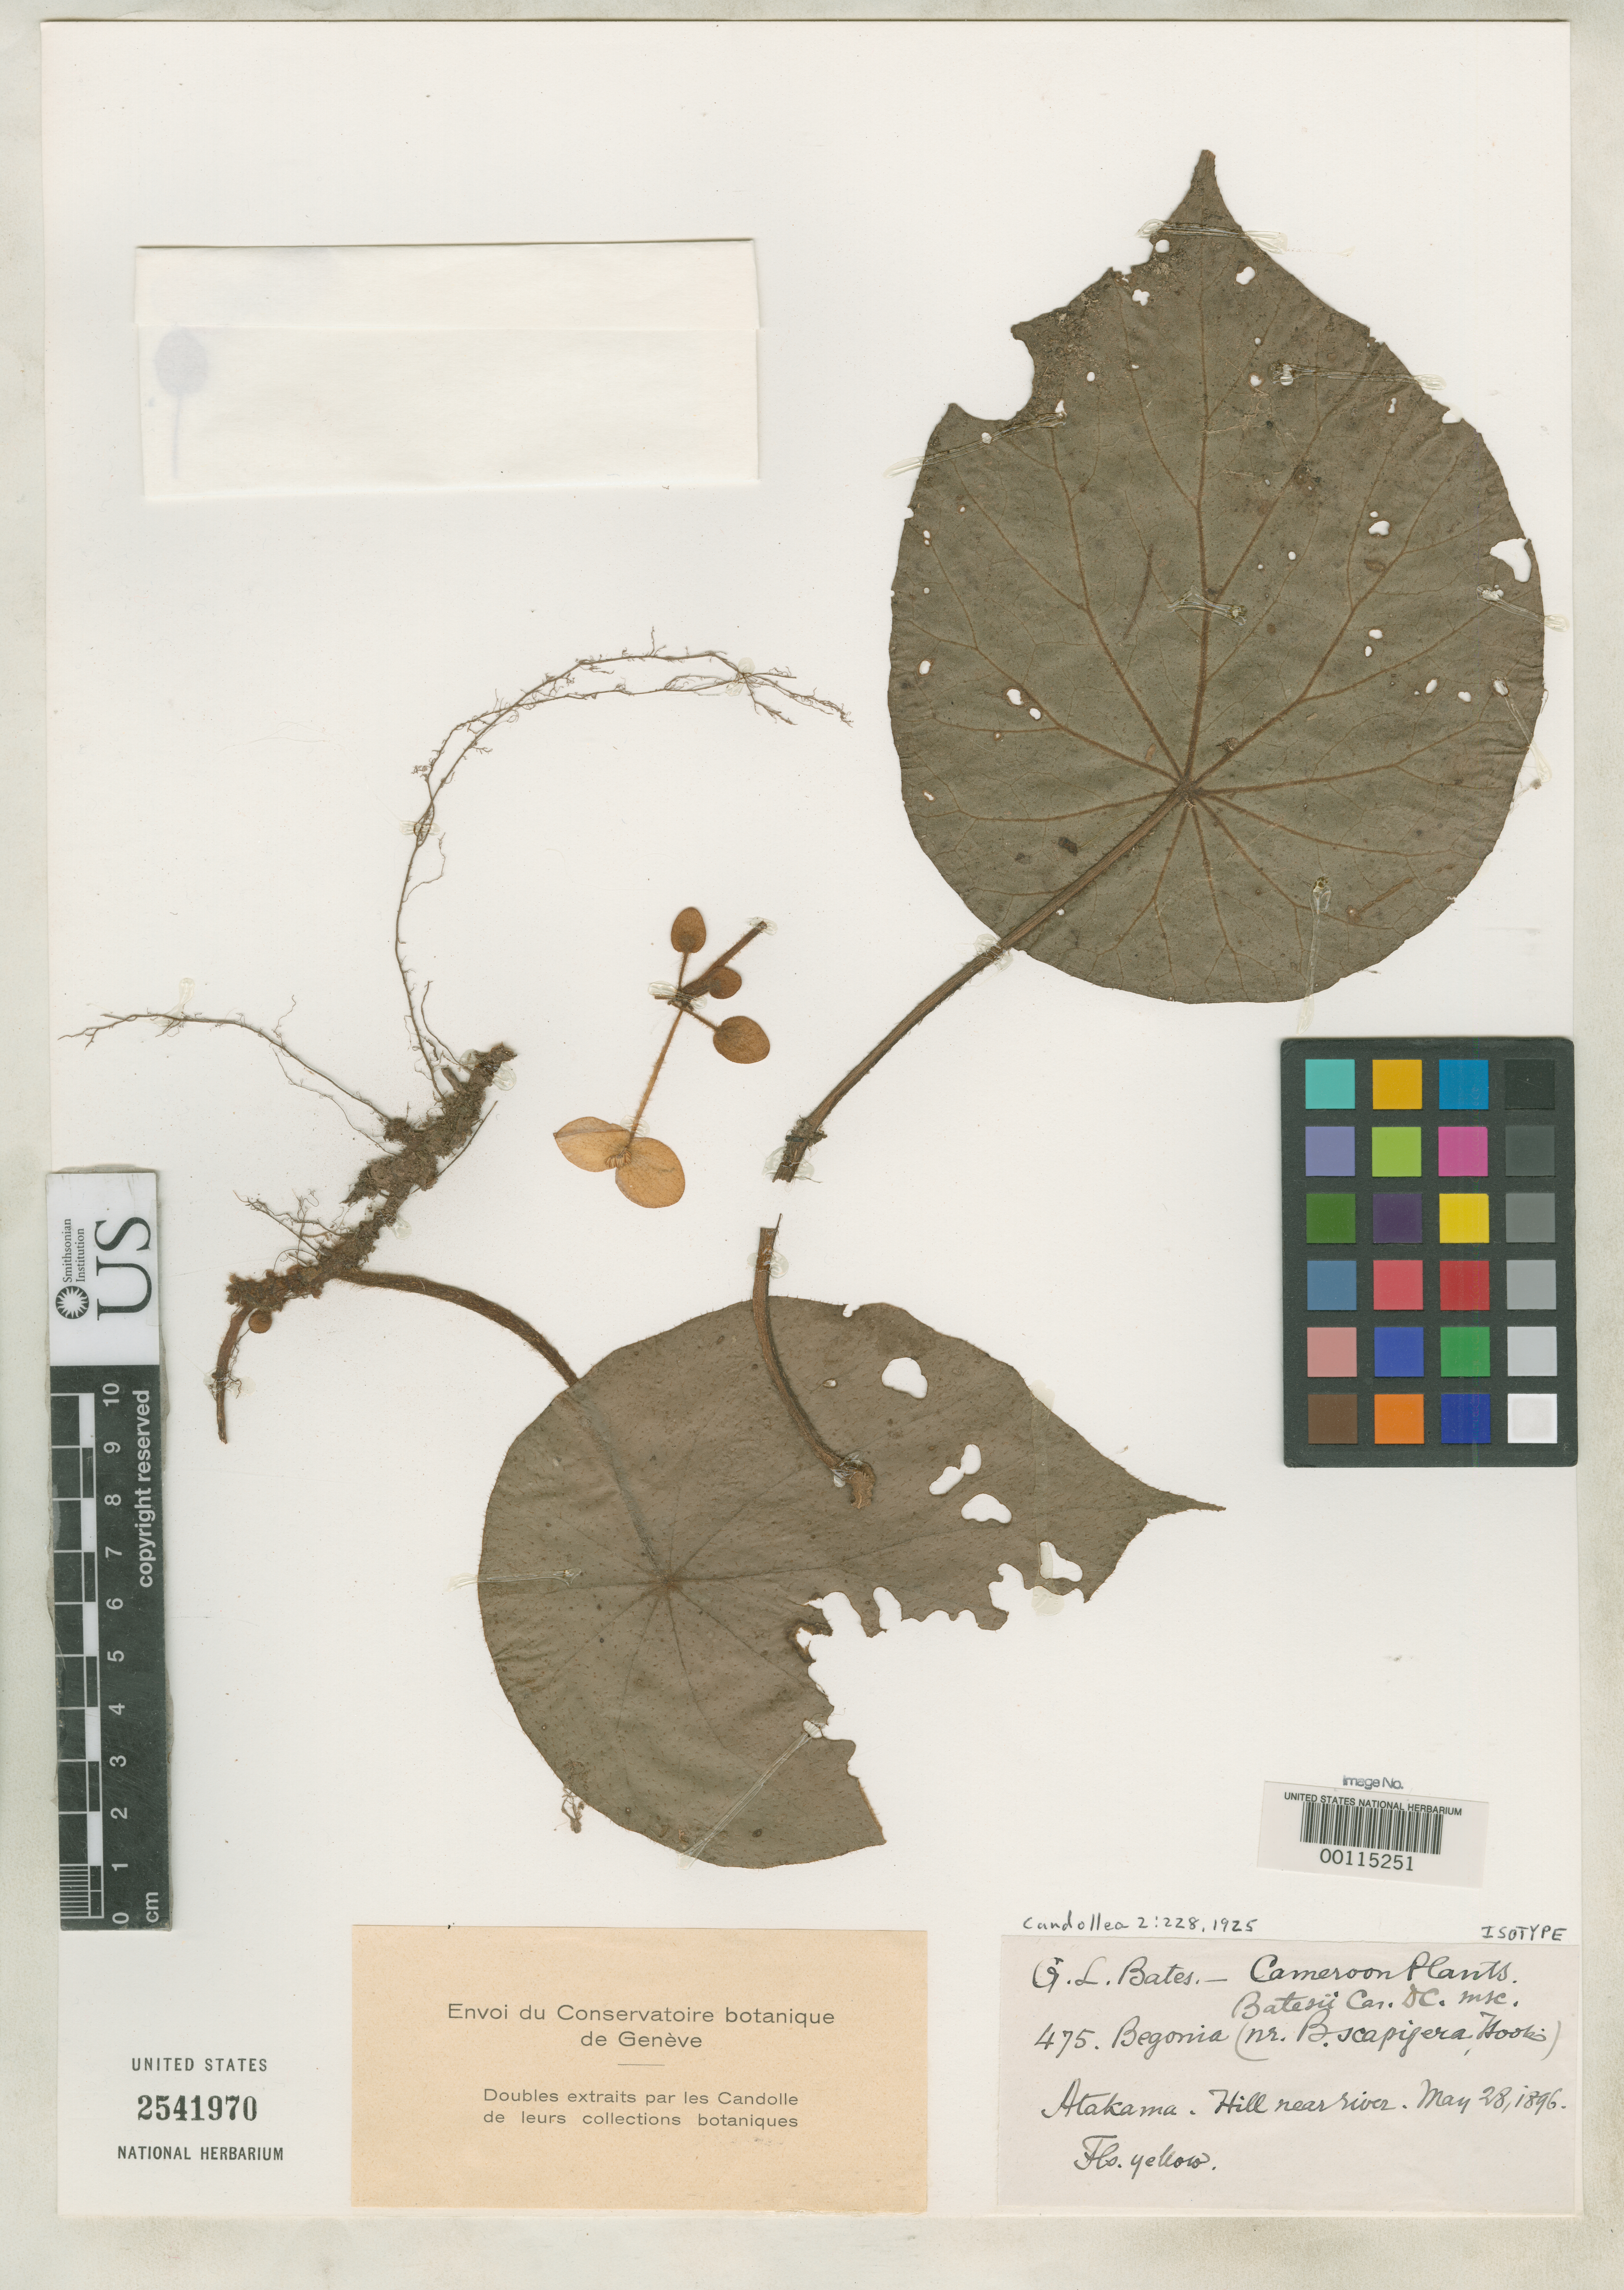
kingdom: Plantae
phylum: Tracheophyta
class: Magnoliopsida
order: Cucurbitales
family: Begoniaceae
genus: Begonia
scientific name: Begonia batesii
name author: C. DC.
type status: Isotype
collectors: G. Bates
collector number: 475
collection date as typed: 28 May 1896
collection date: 1896-05-28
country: Cameroon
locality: Atakama.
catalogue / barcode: US 2541970